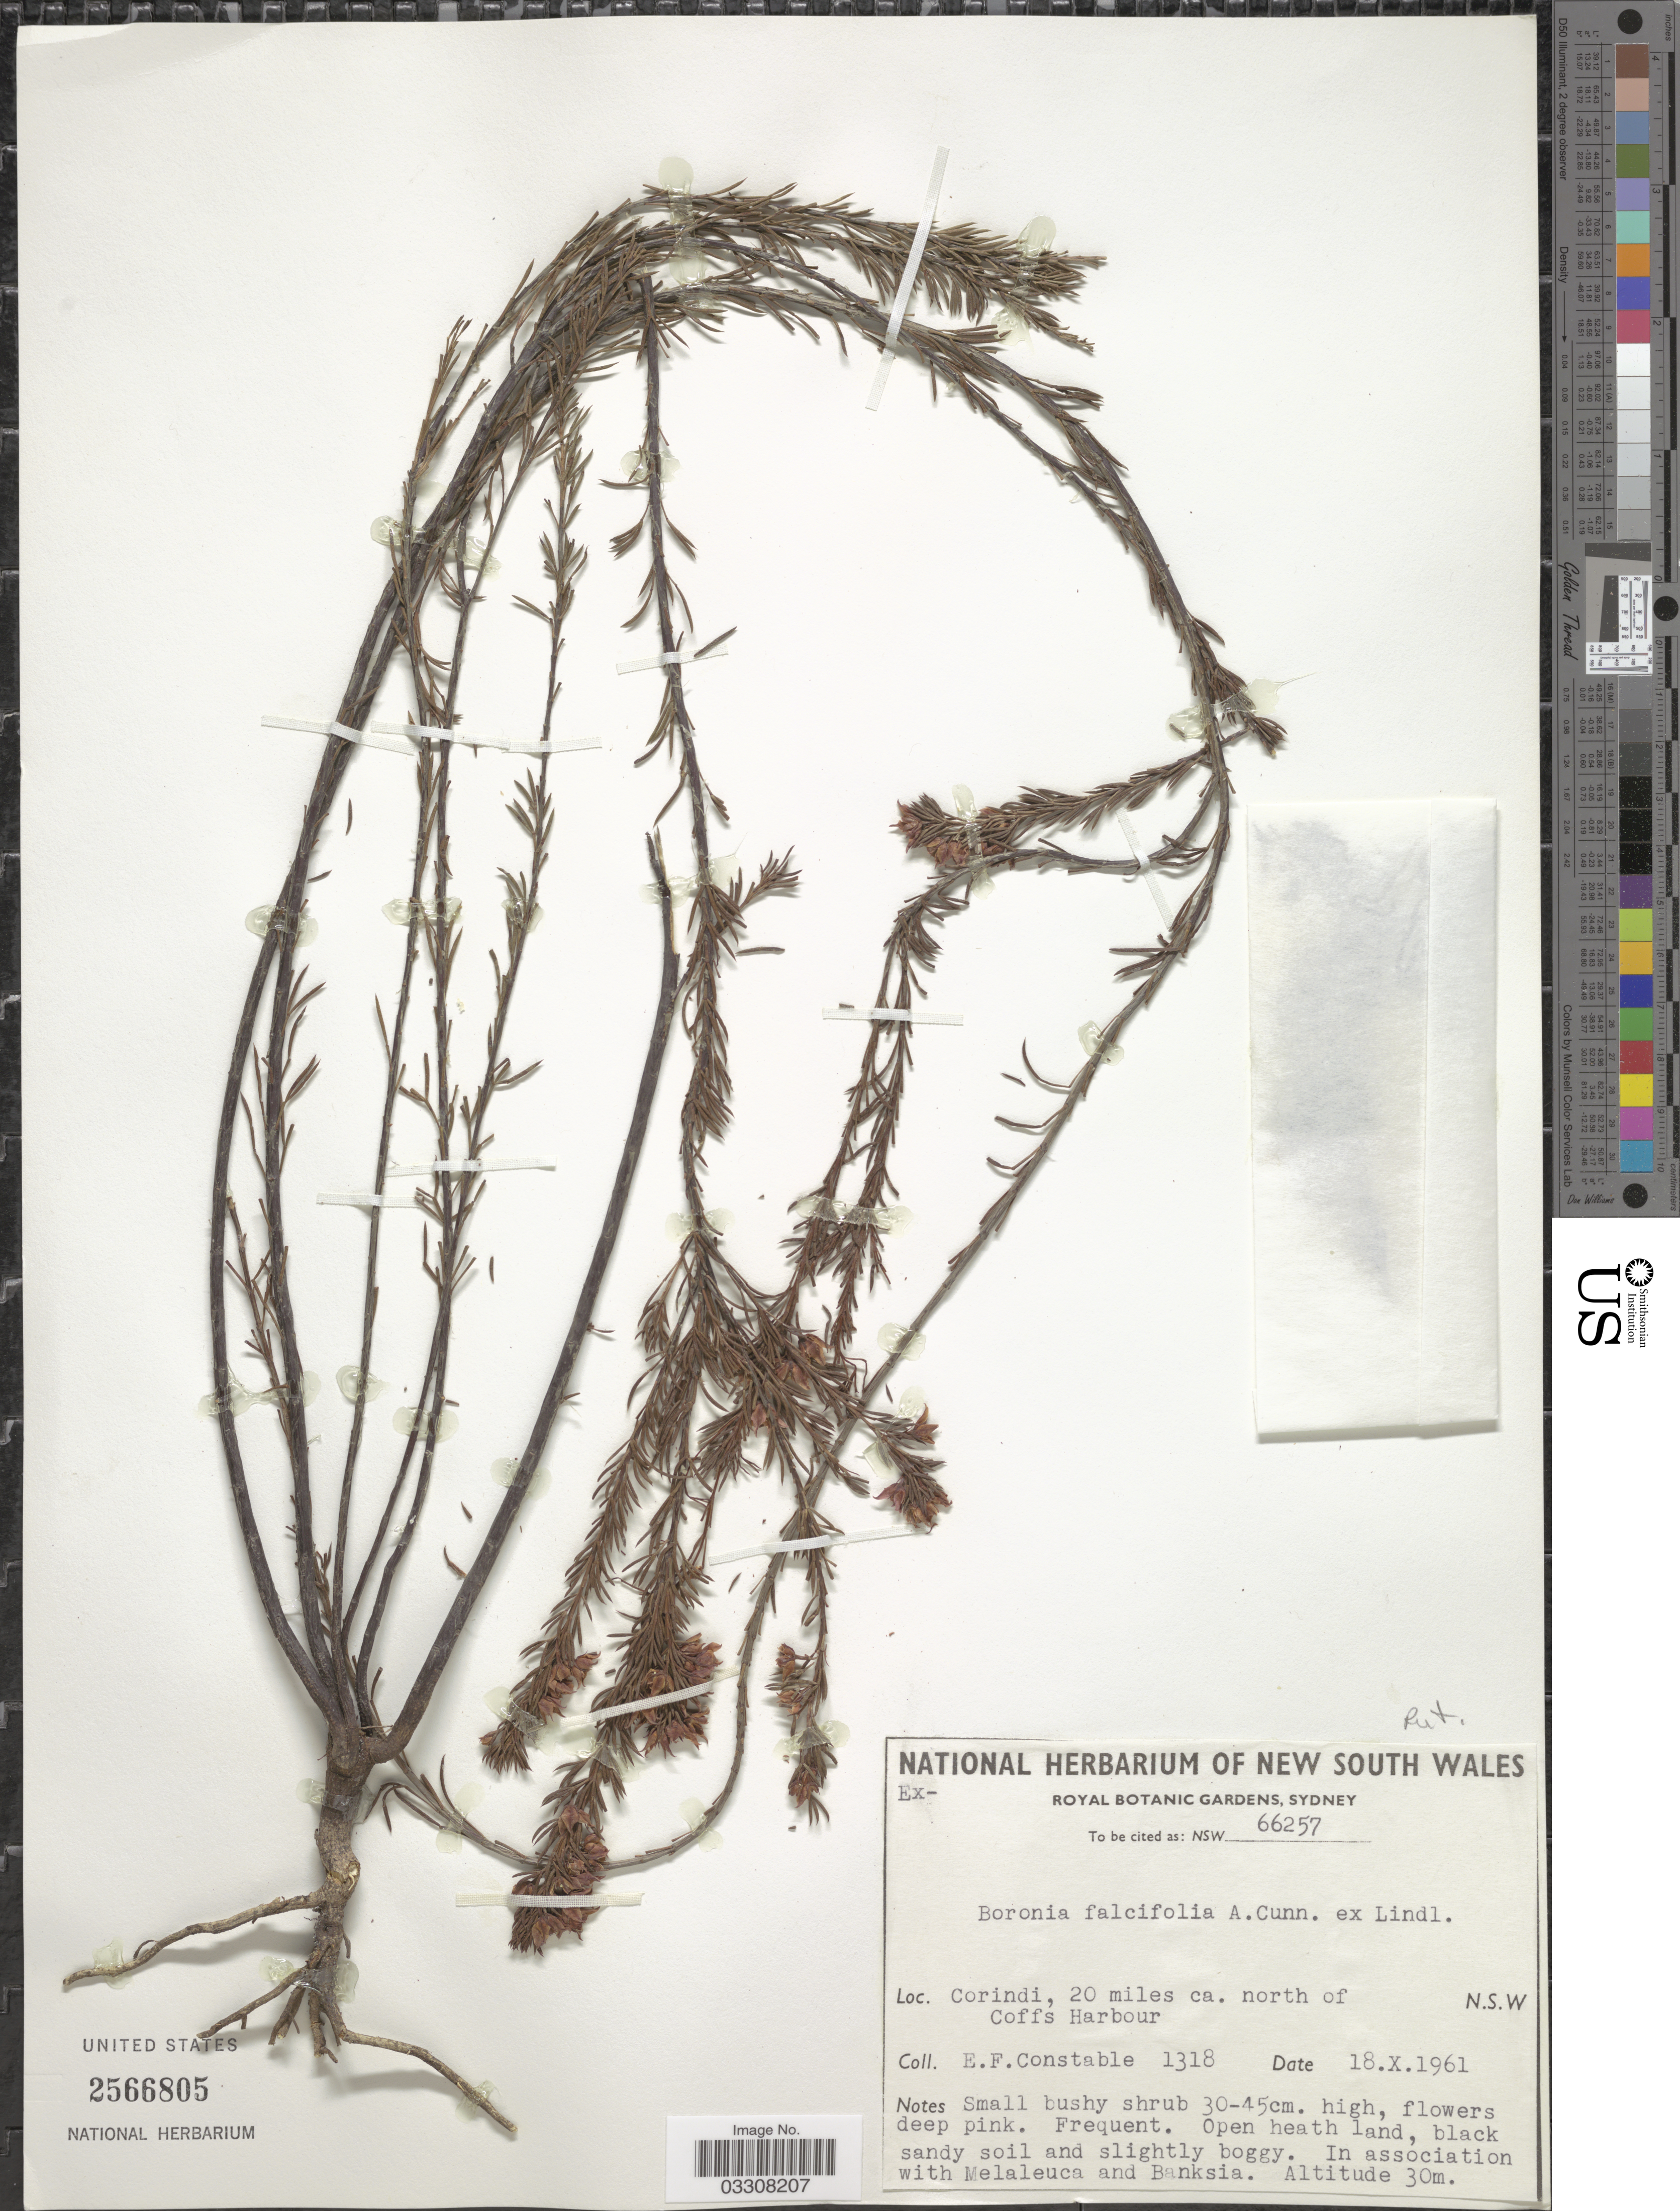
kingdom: Plantae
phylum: Tracheophyta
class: Magnoliopsida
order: Sapindales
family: Rutaceae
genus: Boronia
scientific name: Boronia falcifolia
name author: A. Cunn.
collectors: E. F. Constable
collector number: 1318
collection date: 1961-10-18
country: Australia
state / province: New South Wales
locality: Corindi, 20 miles ca. north of Coffs Harbour.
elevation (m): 30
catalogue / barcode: US 2566805